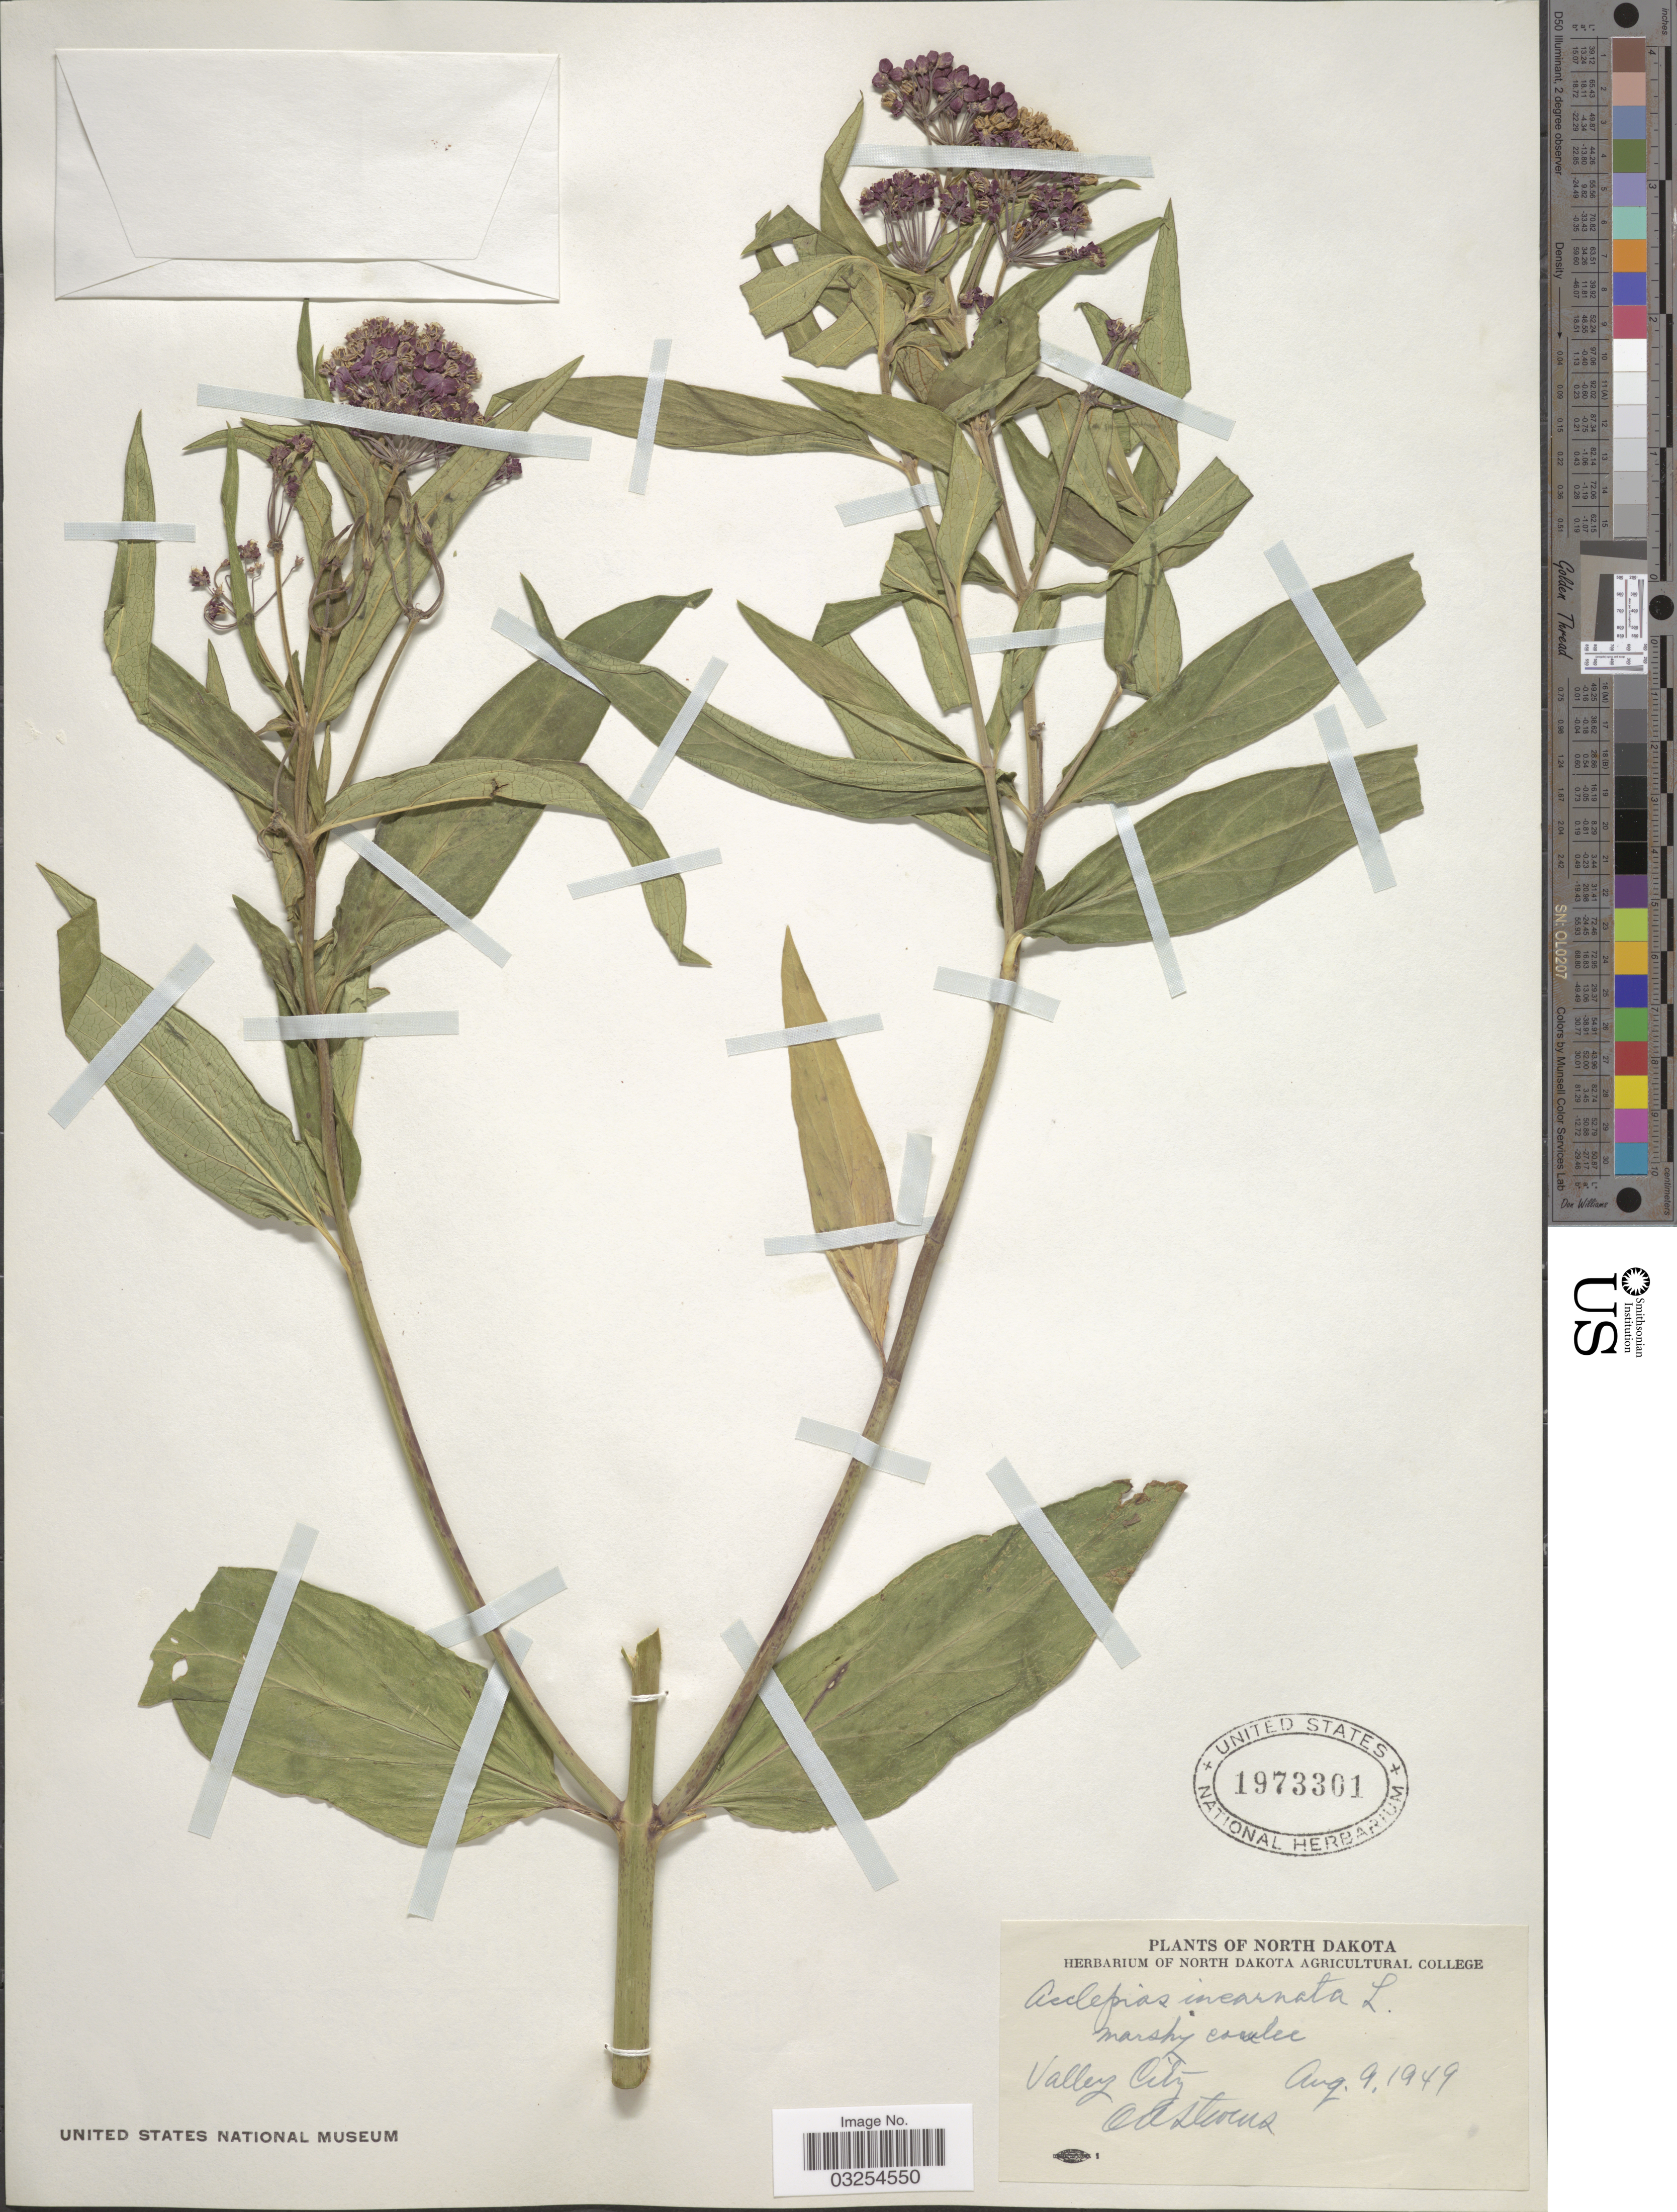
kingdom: Plantae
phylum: Tracheophyta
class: Magnoliopsida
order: Gentianales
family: Apocynaceae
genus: Asclepias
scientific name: Asclepias incarnata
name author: L.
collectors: O. A. Stevens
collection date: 1949-08-09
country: United States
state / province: North Dakota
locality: Valley City.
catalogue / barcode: US 1973301